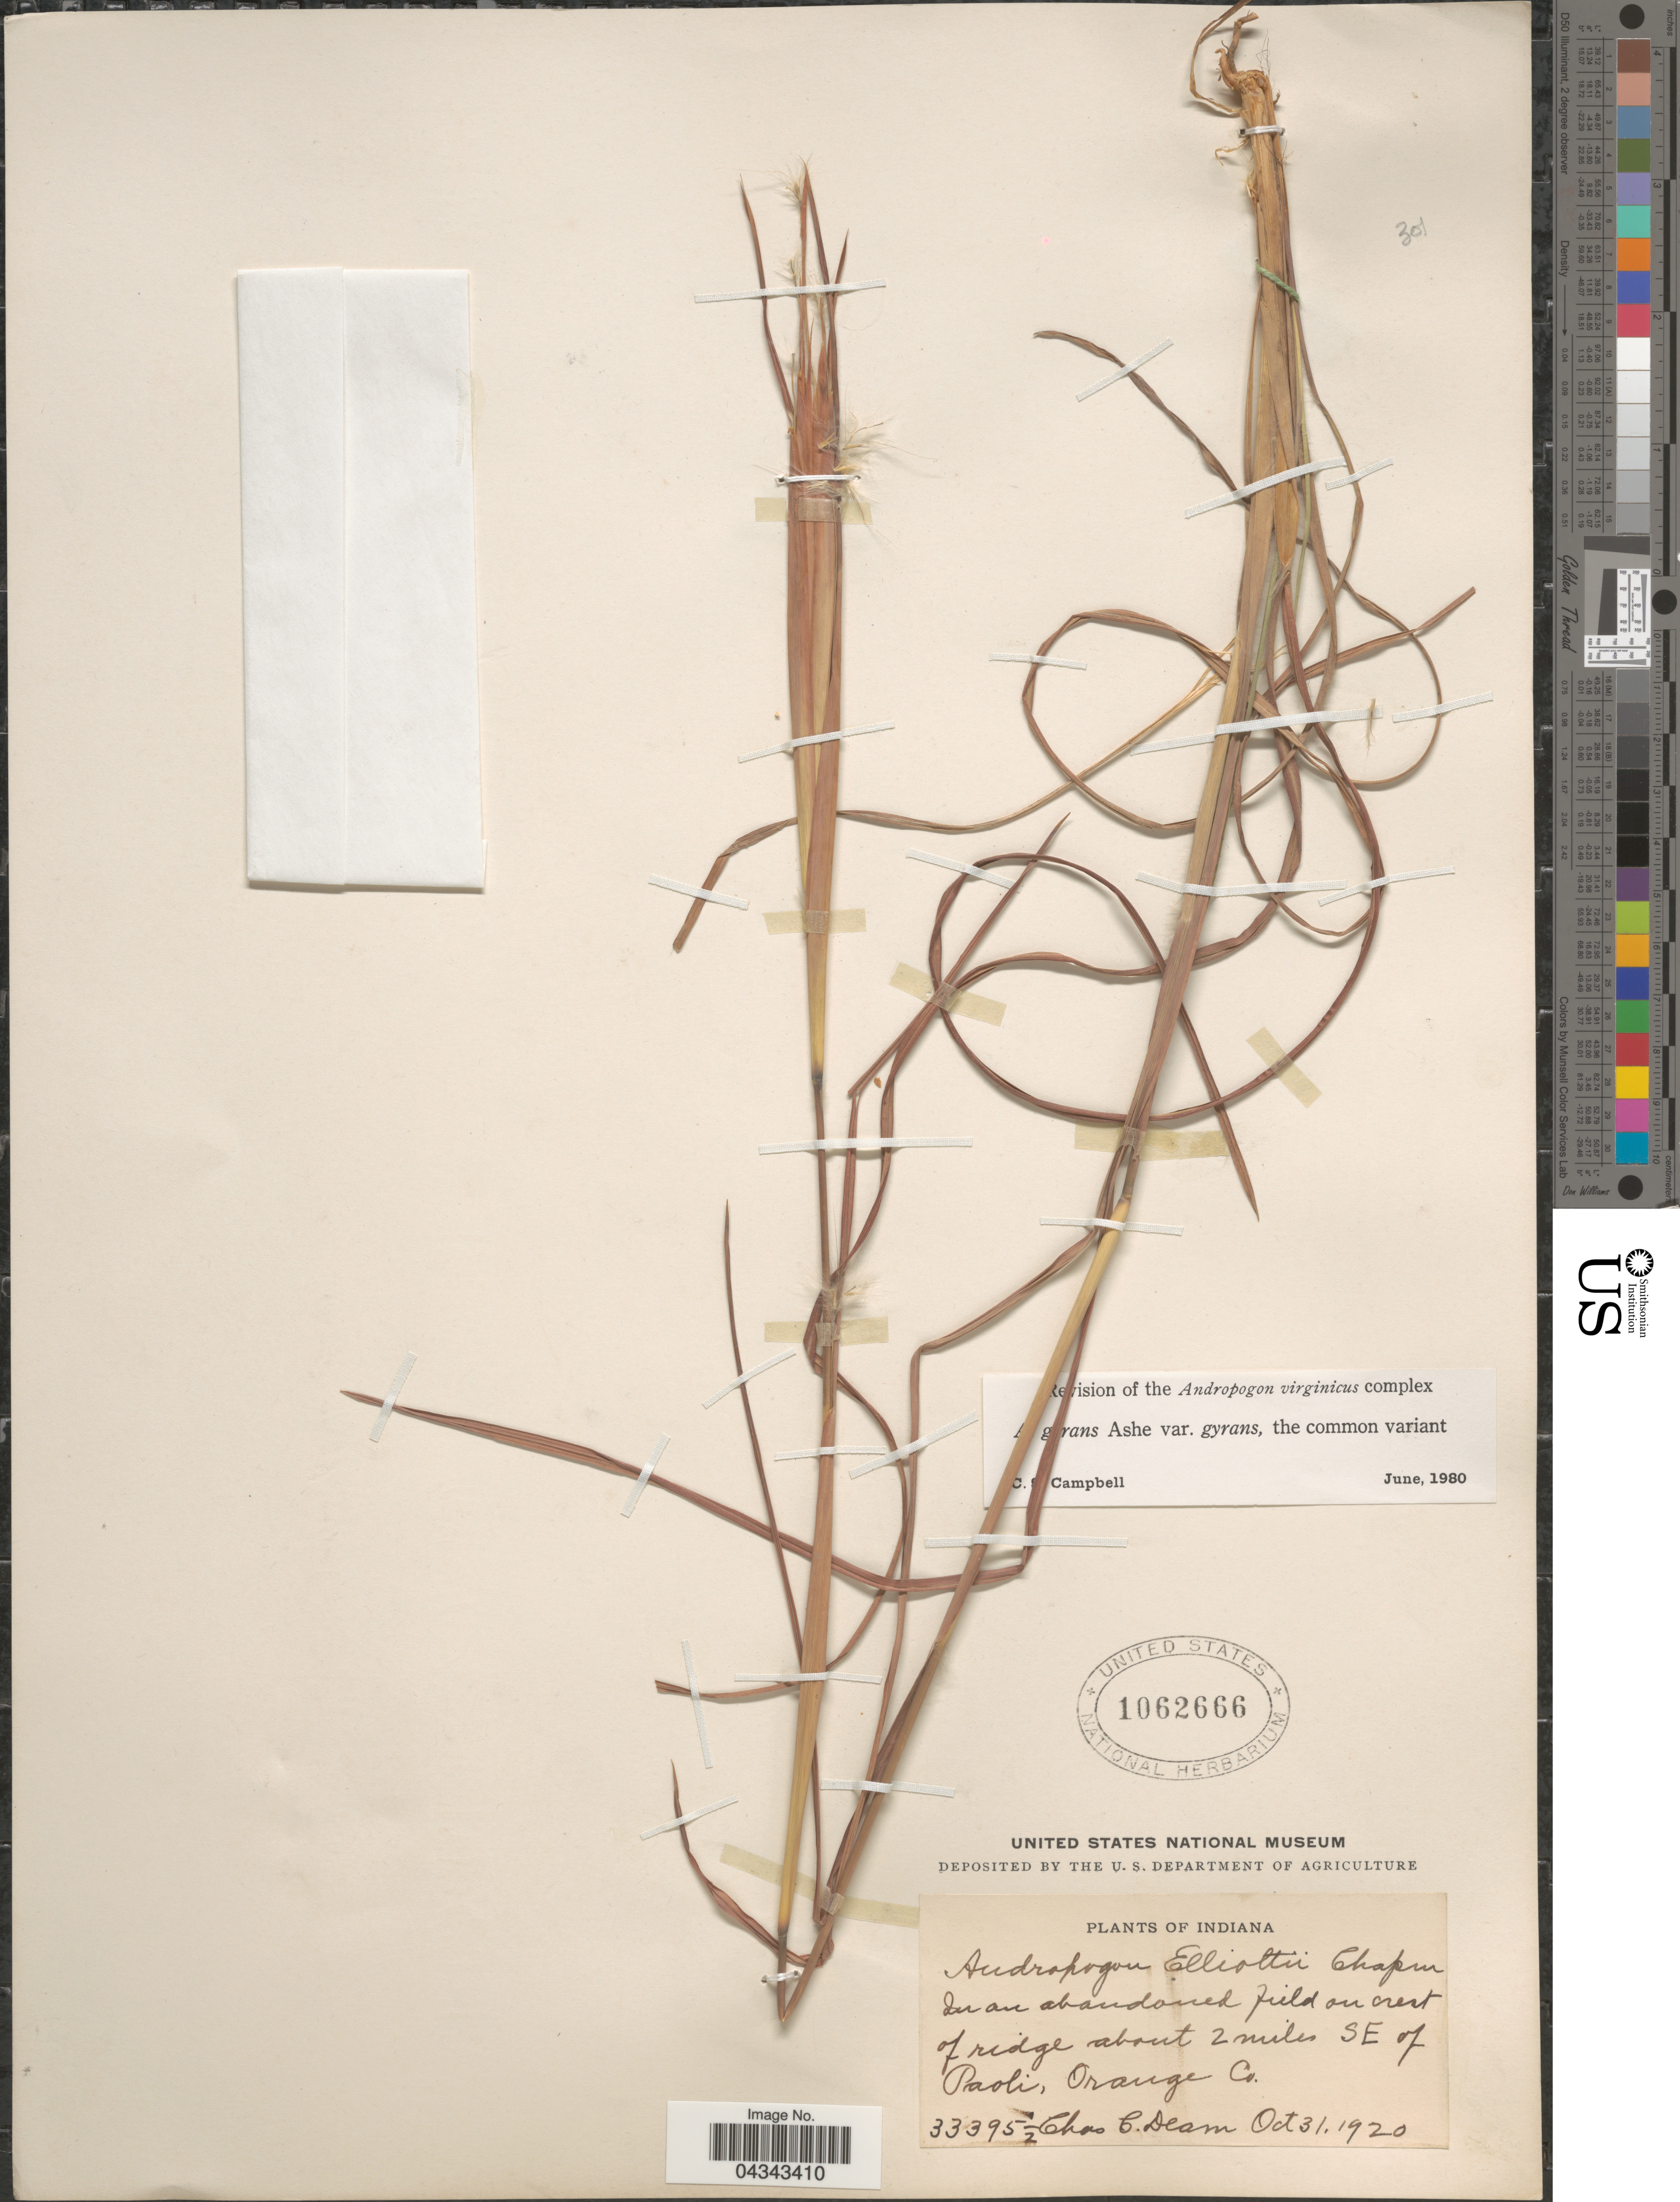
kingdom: Plantae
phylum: Tracheophyta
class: Liliopsida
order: Poales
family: Poaceae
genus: Andropogon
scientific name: Andropogon gyrans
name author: Ashe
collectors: C. C. Deam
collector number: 33395½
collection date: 1920-10-31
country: United States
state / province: Indiana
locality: In an abandoned field on crest of ridge about 2 miles SE of Paoli, Orange Co.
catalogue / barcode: US 1062666